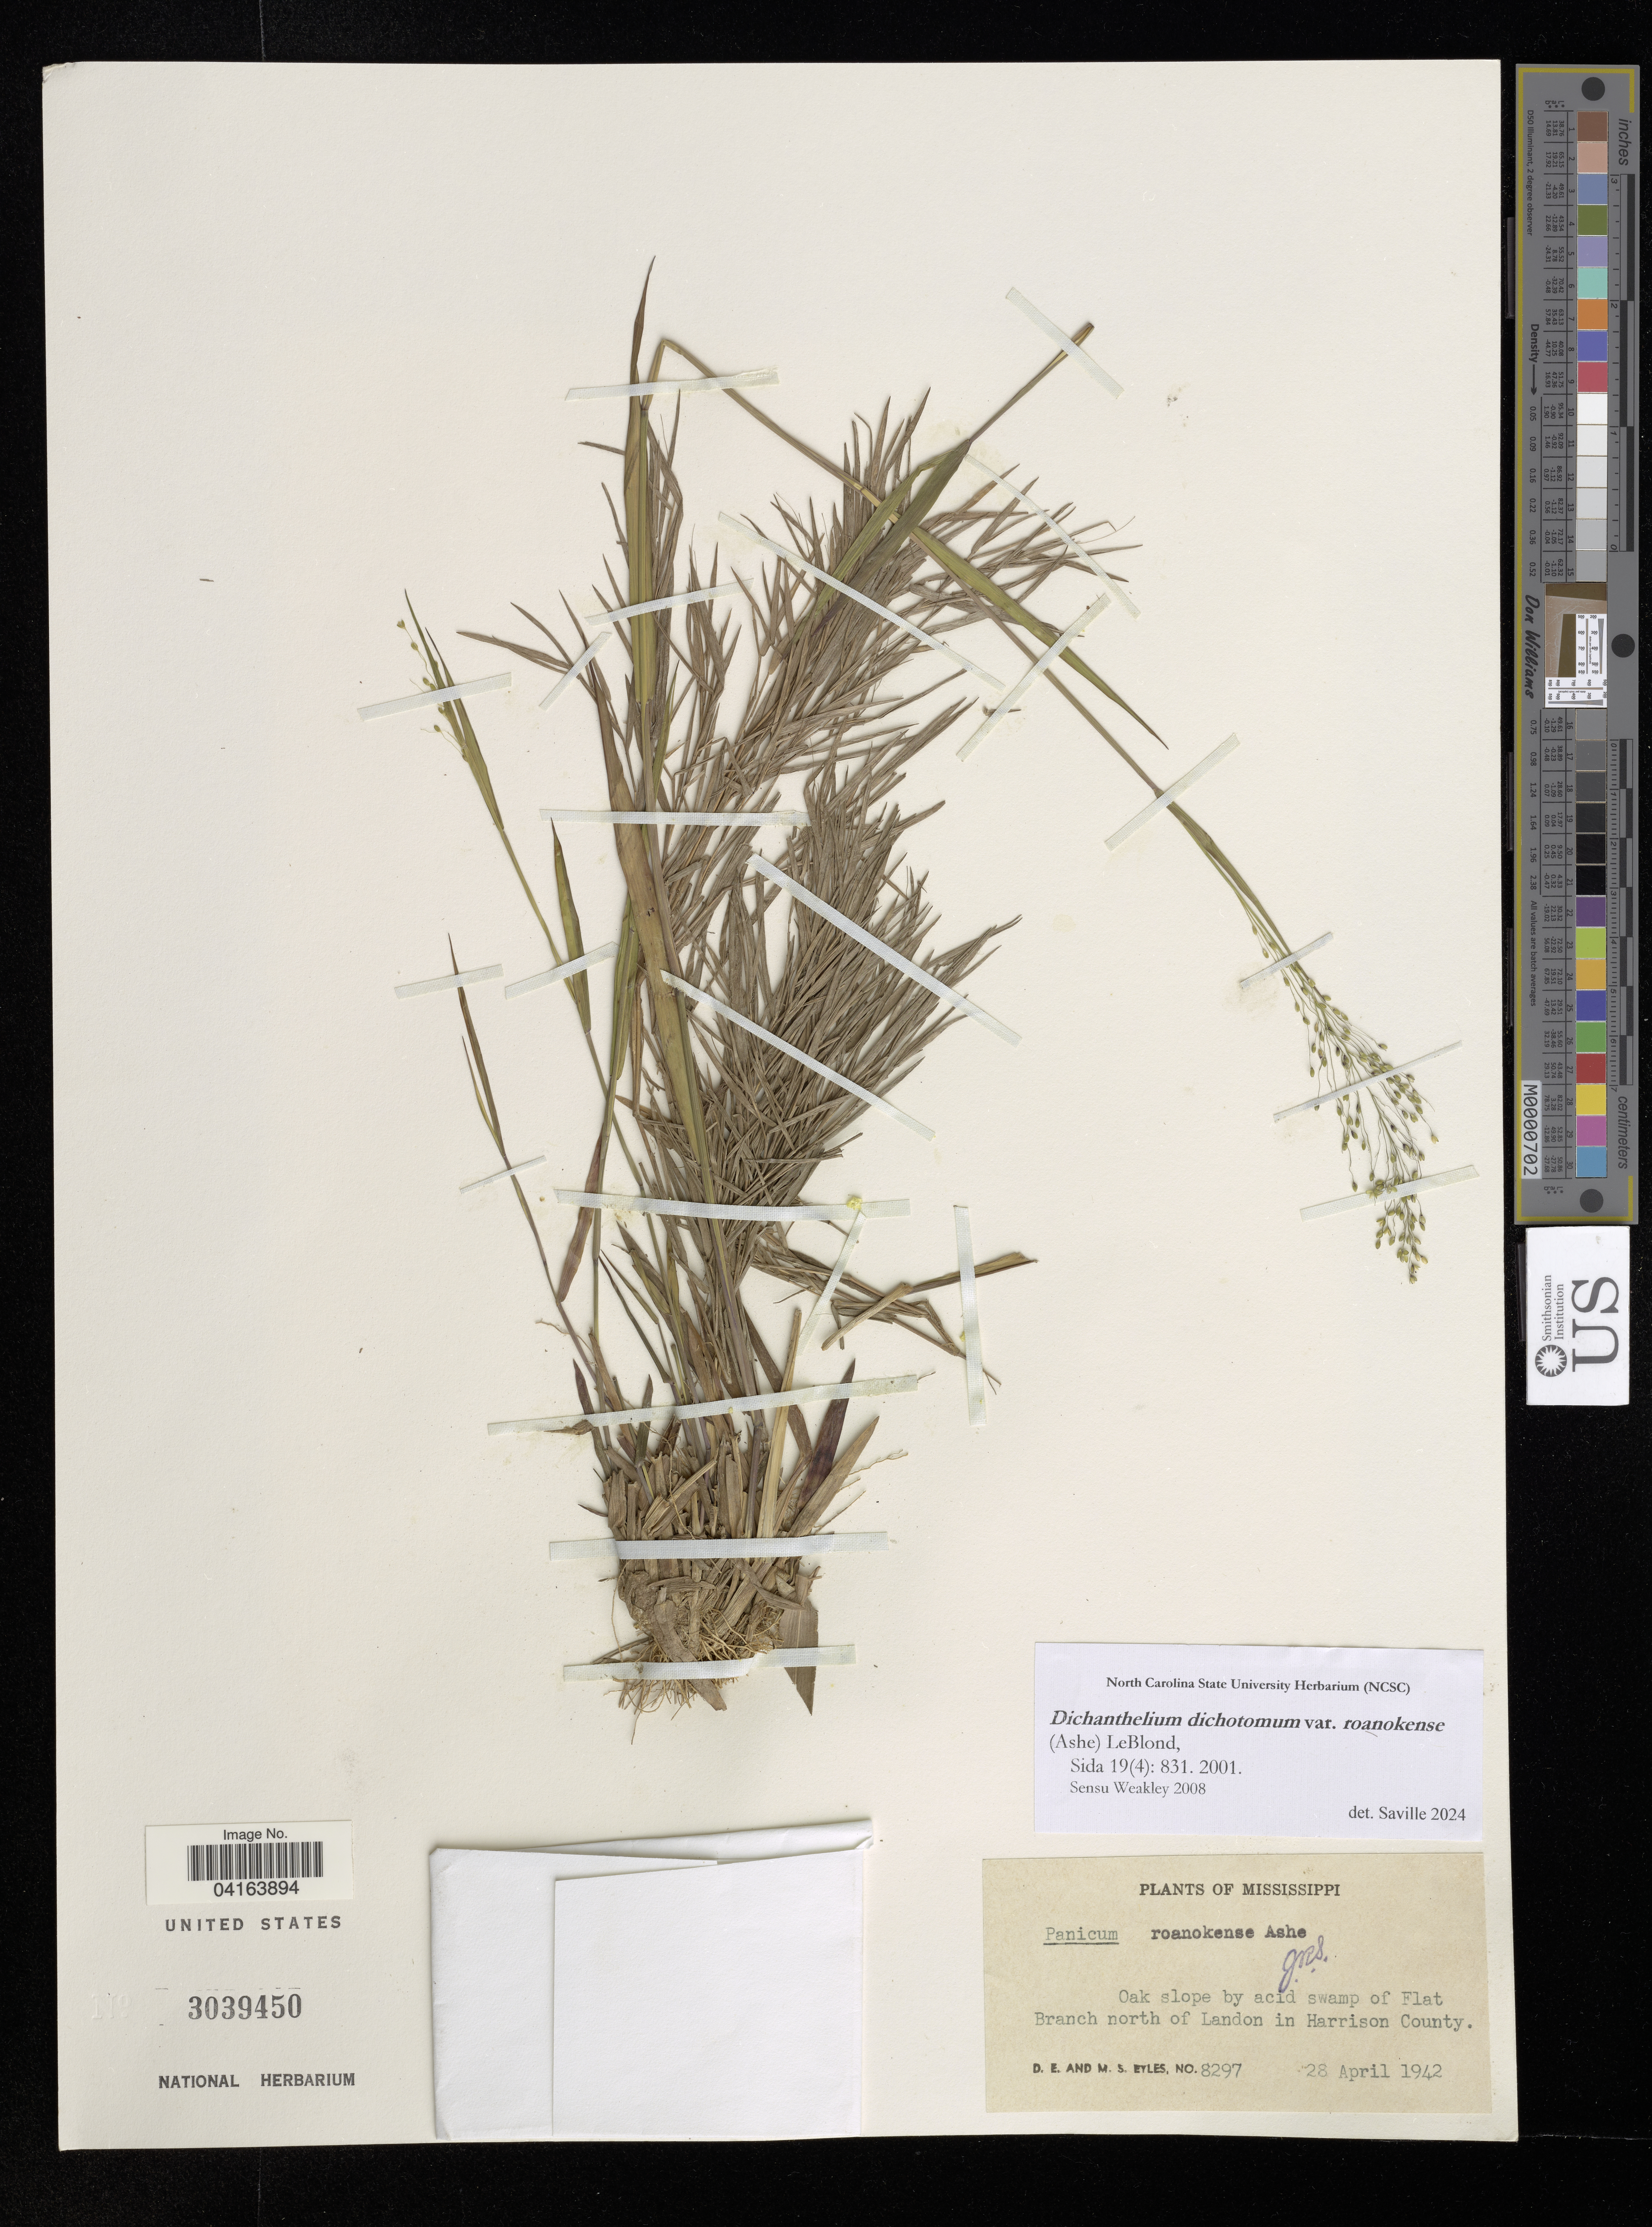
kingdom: Plantae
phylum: Tracheophyta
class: Liliopsida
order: Poales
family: Poaceae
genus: Dichanthelium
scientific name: Dichanthelium dichotomum var. roanokense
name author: (Ashe) LeBlond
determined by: Saville, A. C., (NCSC), North Carolina State University (UNITED STATES)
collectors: D. Eyles & M. Eyles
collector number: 8297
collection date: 1942-04-28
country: United States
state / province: Mississippi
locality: Oak slope by acid swamp of Flat Branch north of Landon in Harrison County.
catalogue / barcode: US 3039450